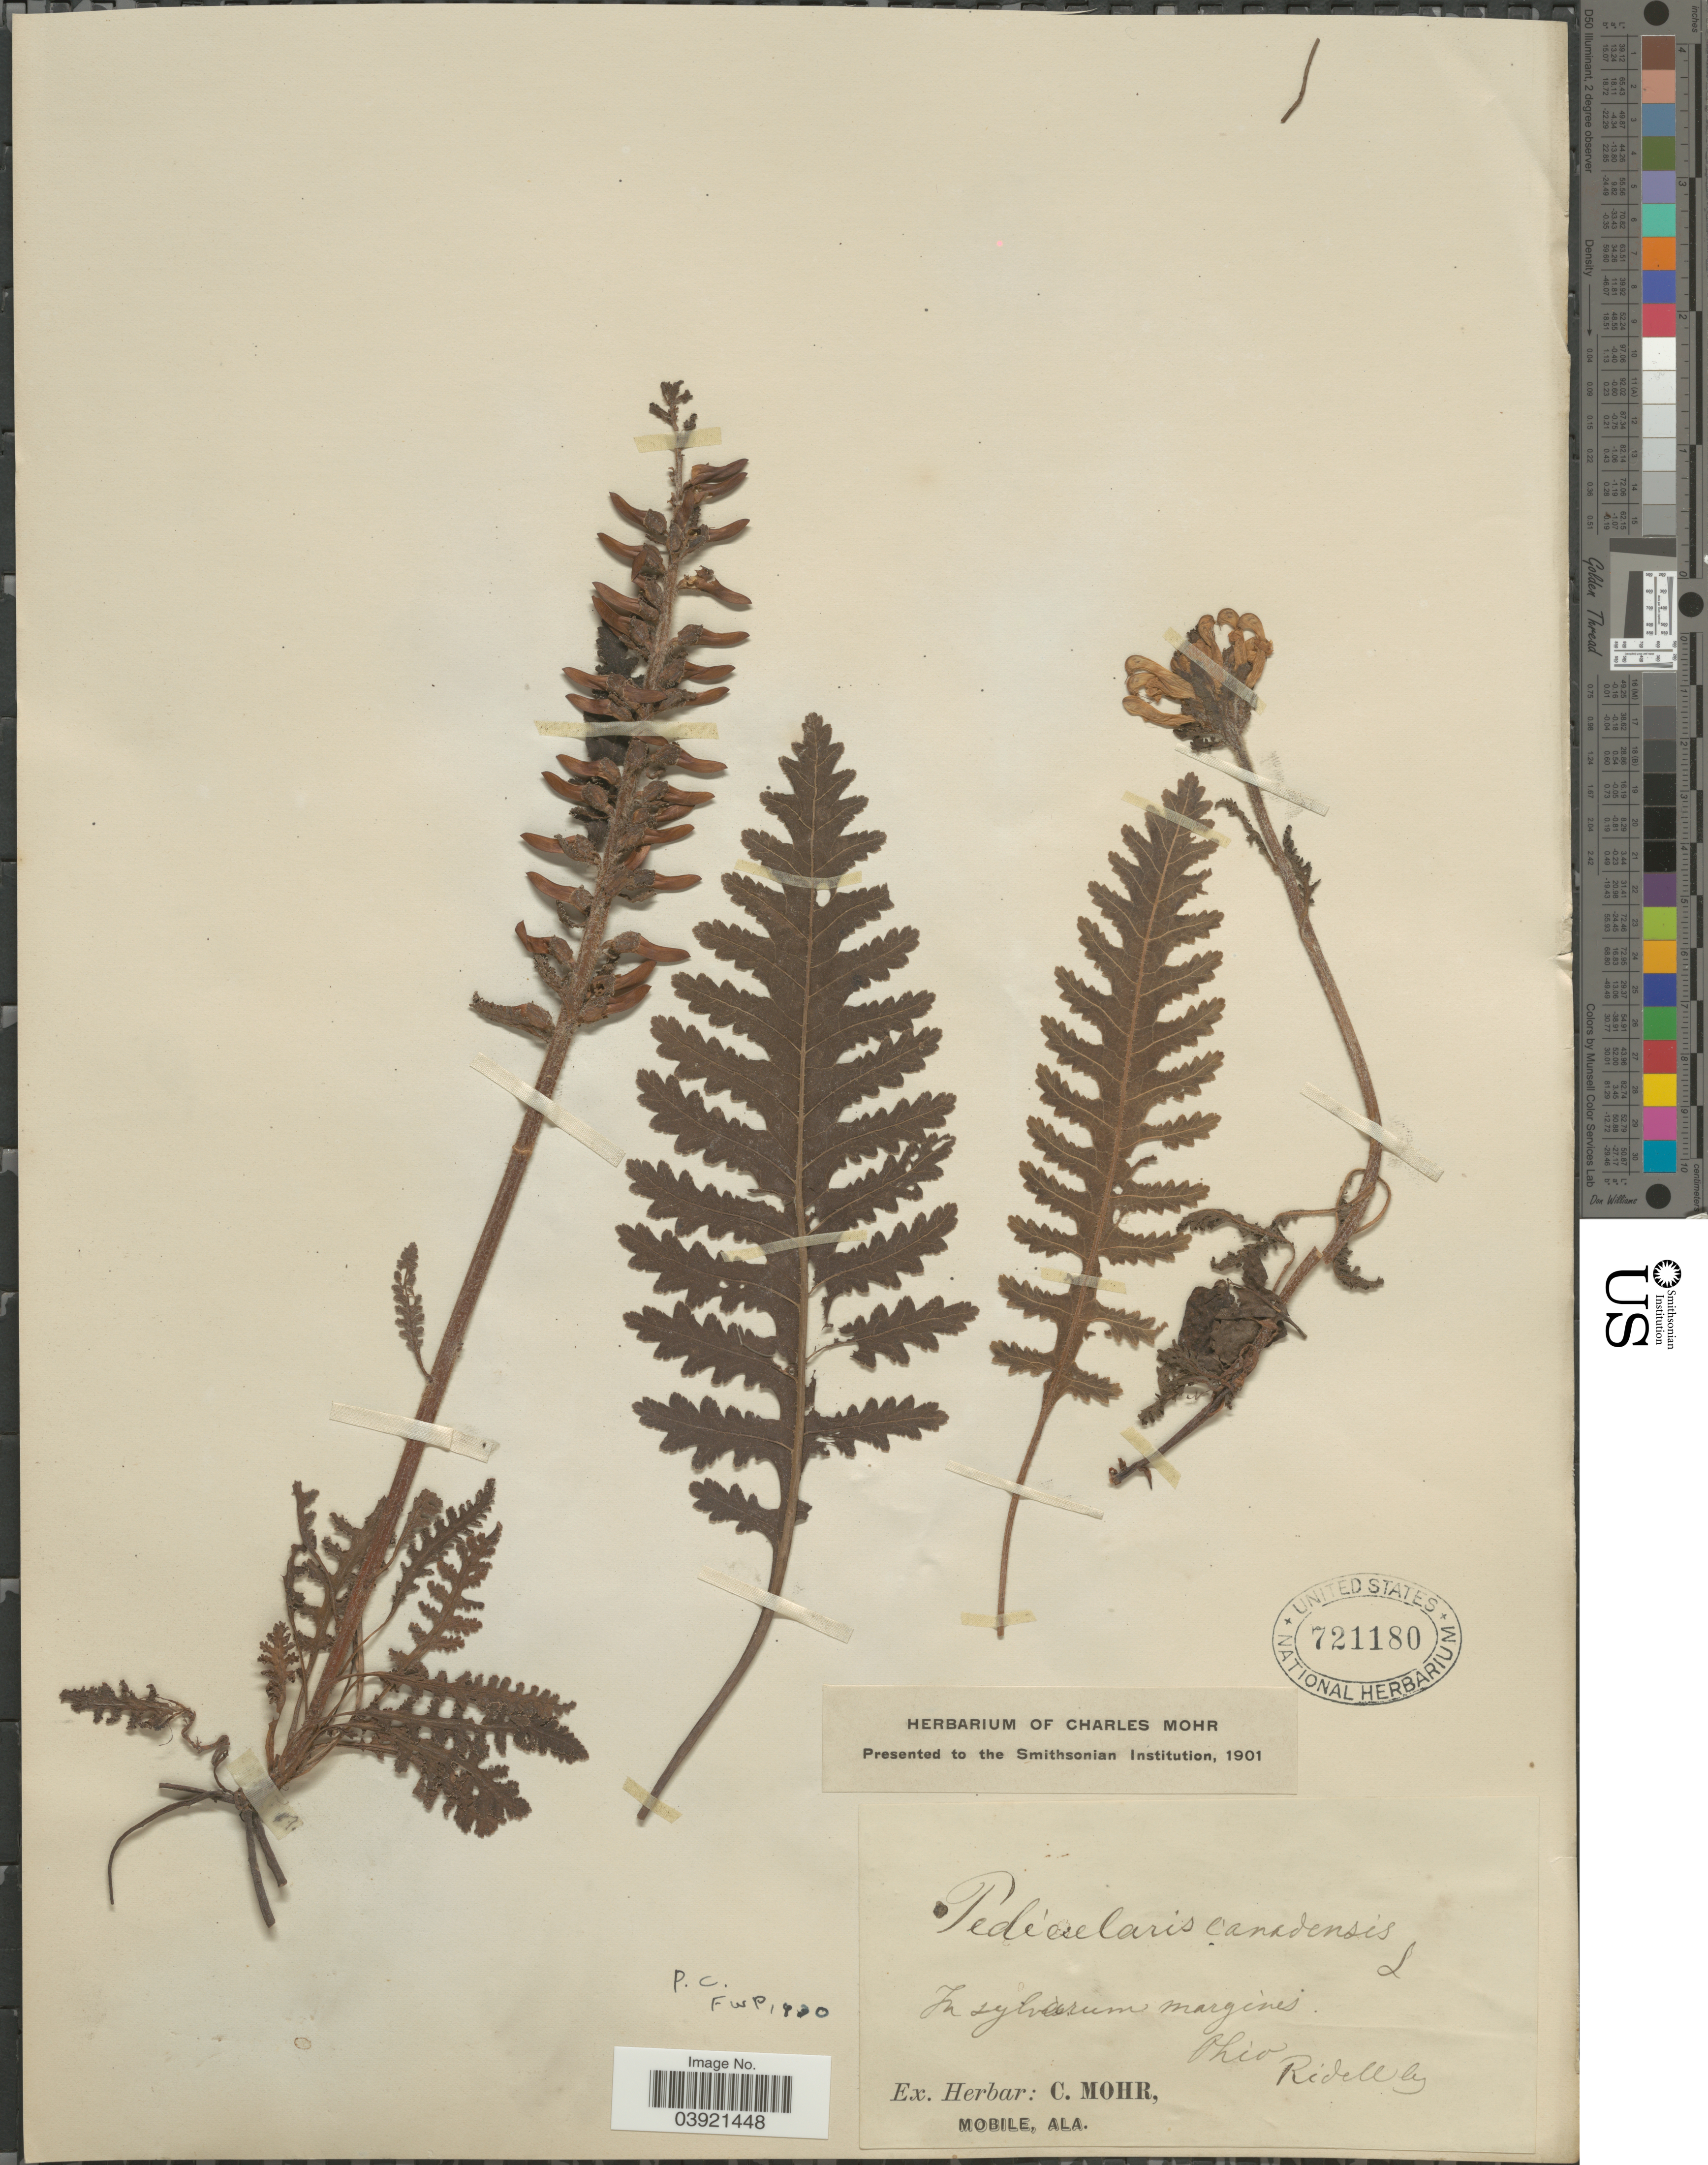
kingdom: Plantae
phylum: Tracheophyta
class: Magnoliopsida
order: Lamiales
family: Orobanchaceae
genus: Pedicularis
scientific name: Pedicularis canadensis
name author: L.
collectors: ex herb. Charles Mohr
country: United States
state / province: Ohio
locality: In sylvarum margines. Ridellby.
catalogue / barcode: US 721180